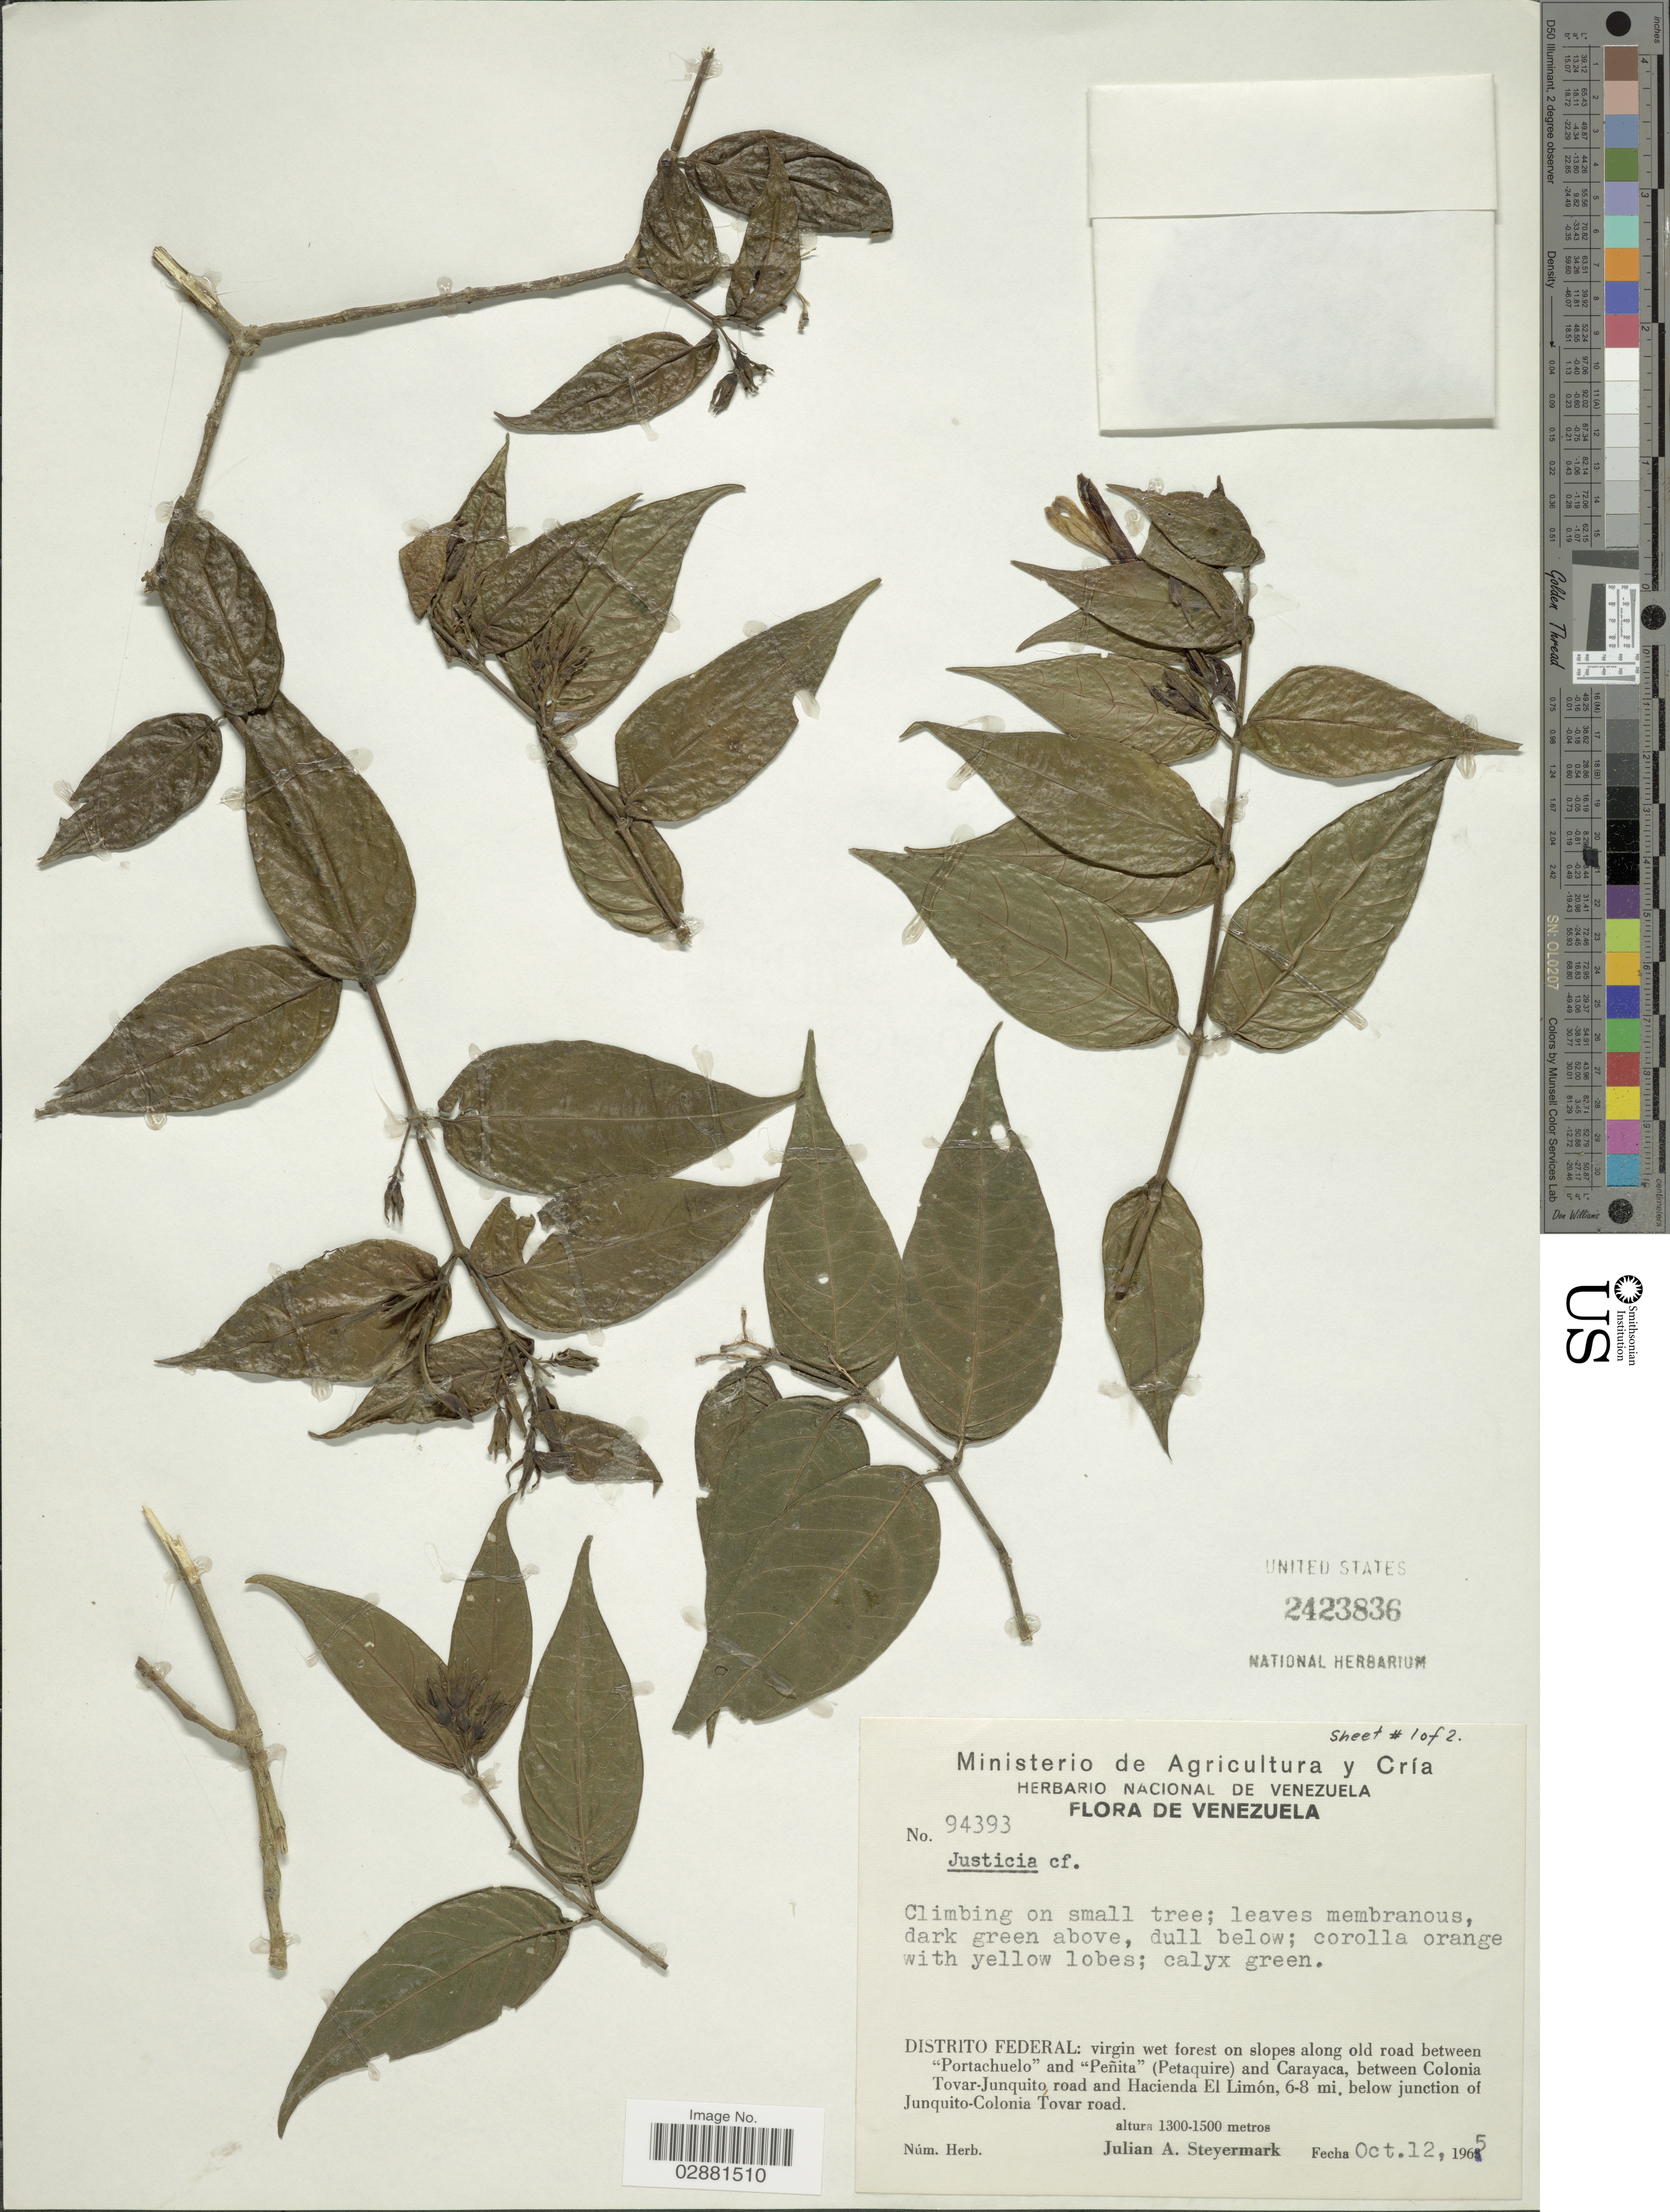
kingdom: Plantae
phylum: Tracheophyta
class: Magnoliopsida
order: Lamiales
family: Acanthaceae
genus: Justicia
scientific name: Justicia sp.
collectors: J. Steyermark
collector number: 94393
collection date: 1965-10-12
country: Venezuela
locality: Distrito Federal: virgin wet forest on slopes along old road between "Portachuelo" and "Peñita" (Petaquire) and Carayaca, between Colonia Tovar-Junquito road and Hacienda El Limón, 6-8 mi, below junction of Junquito-Colonia Tovar road.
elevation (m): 1300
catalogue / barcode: US 2423836